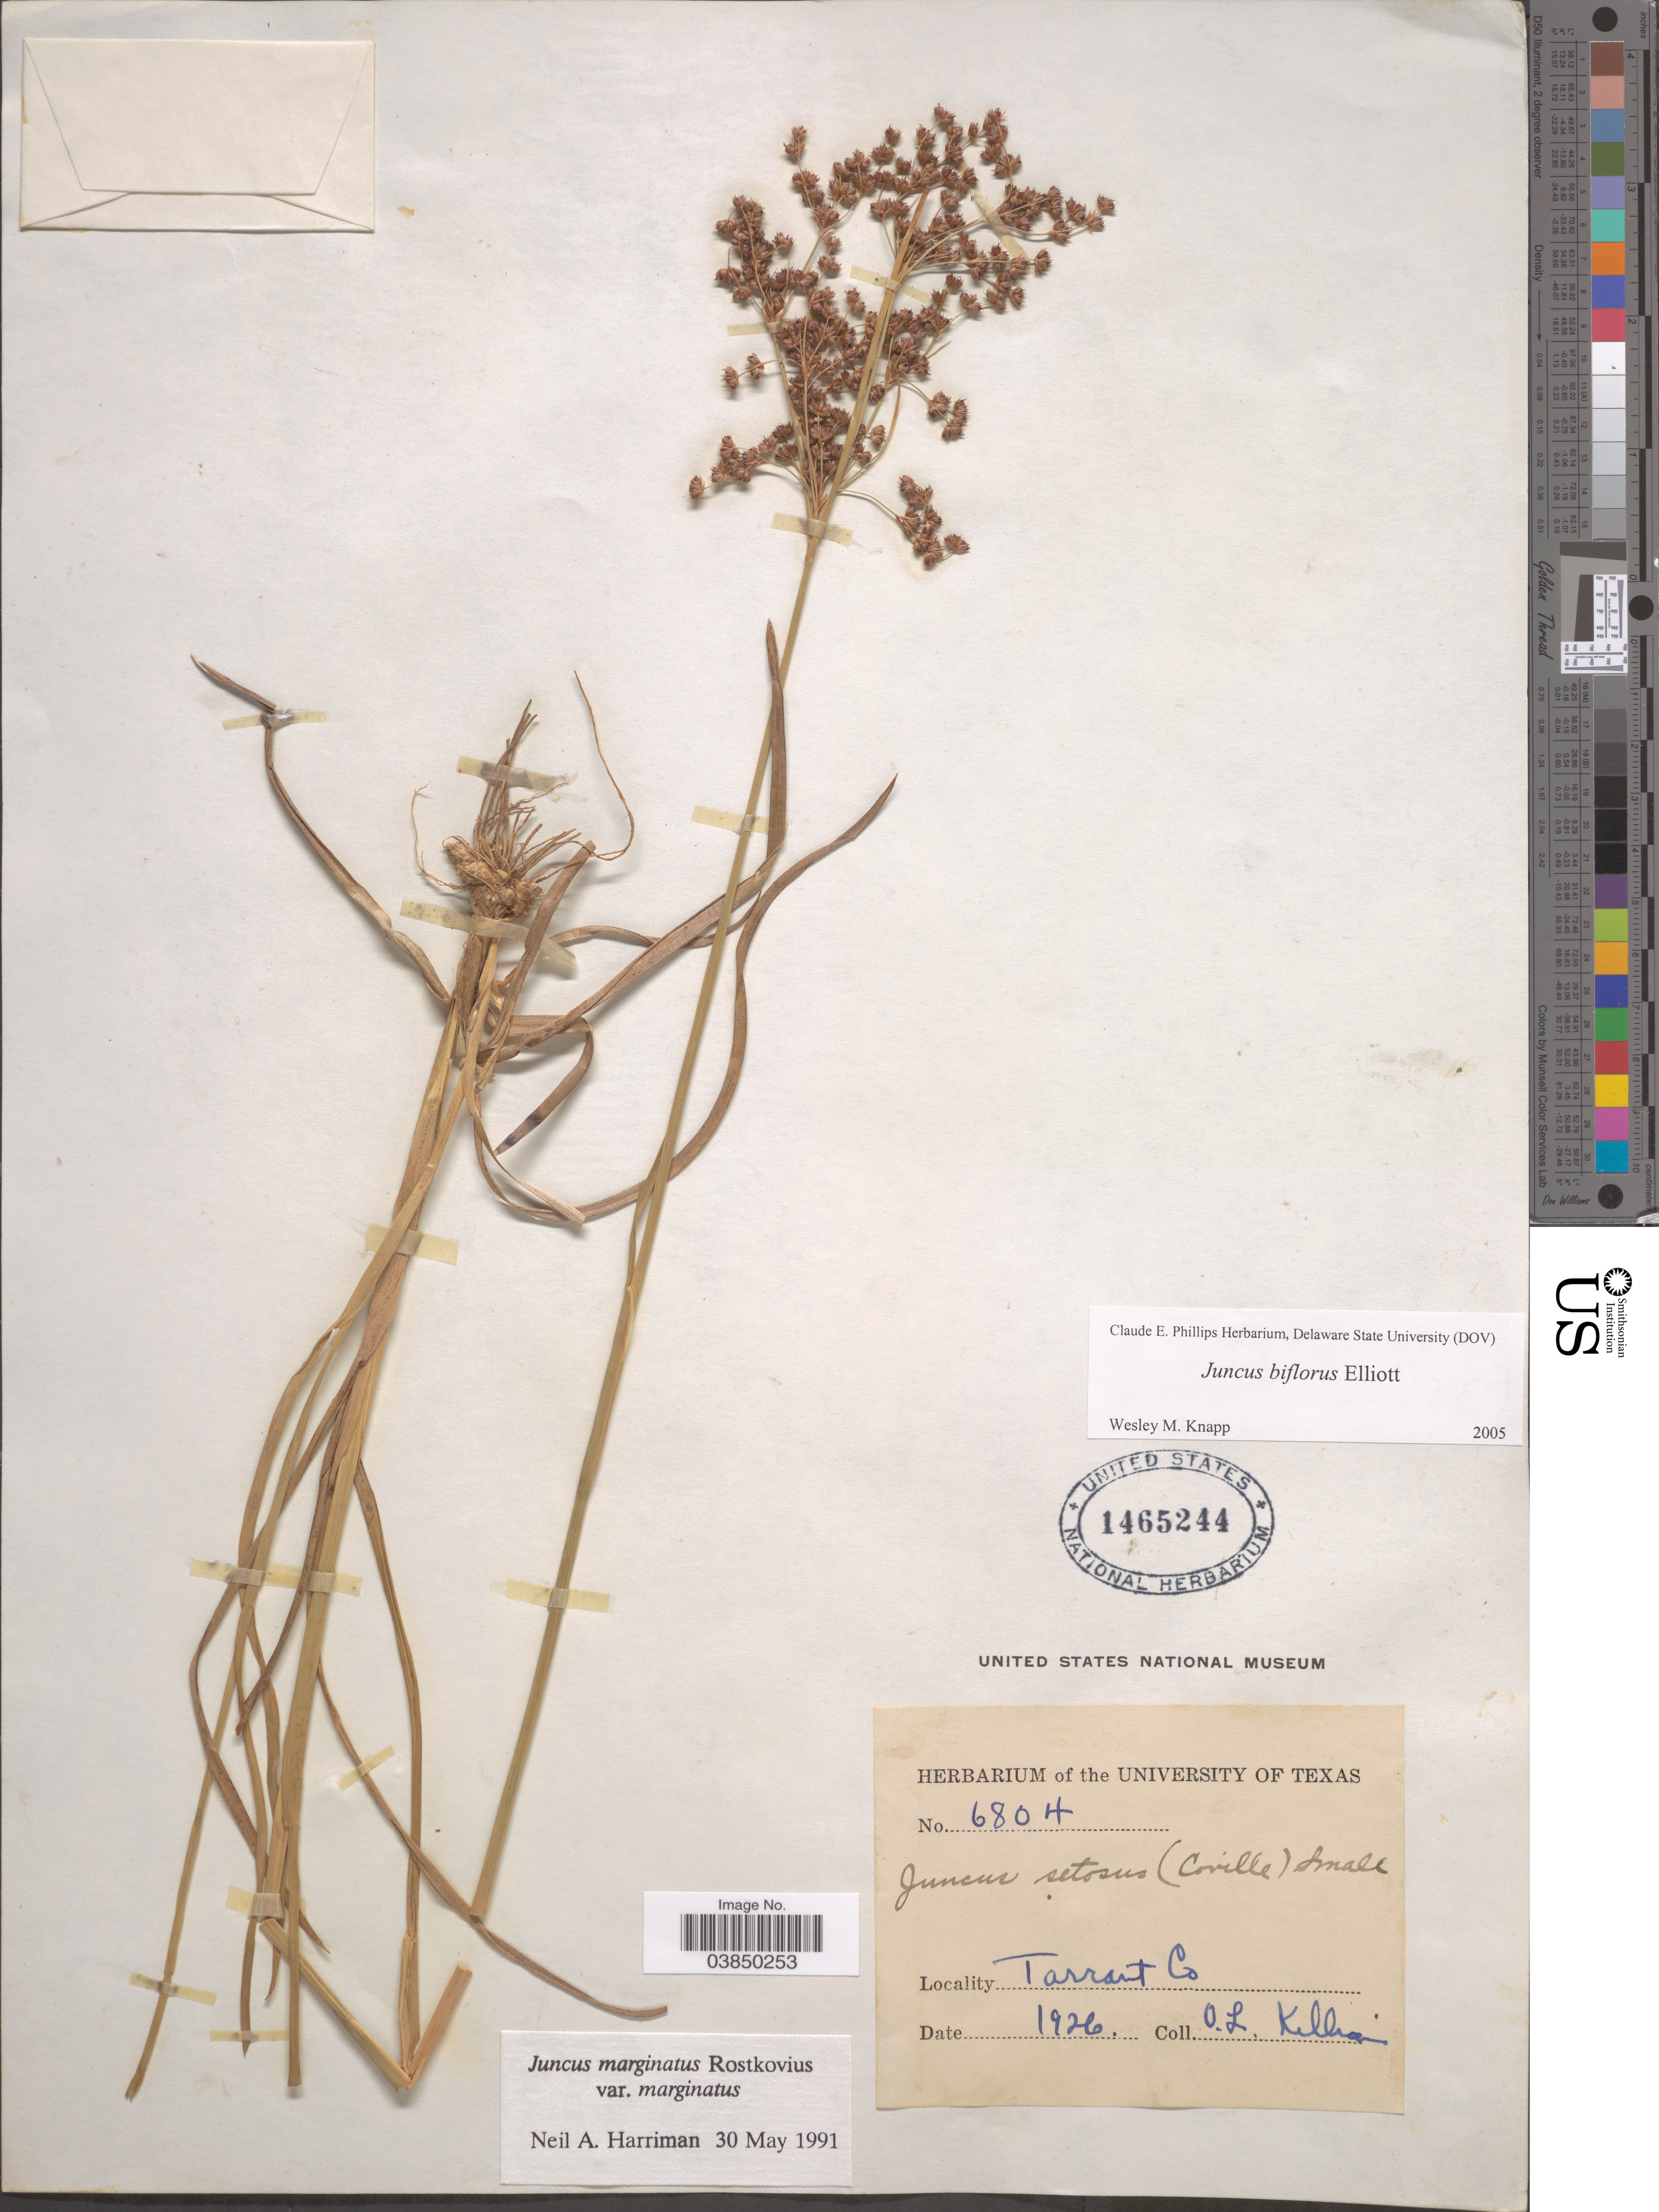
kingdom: Plantae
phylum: Tracheophyta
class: Liliopsida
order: Poales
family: Juncaceae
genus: Juncus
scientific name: Juncus biflorus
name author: Ell.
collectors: O. Killias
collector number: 6804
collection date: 1926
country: United States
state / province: Texas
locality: Tarrant Co.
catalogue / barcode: US 1465244